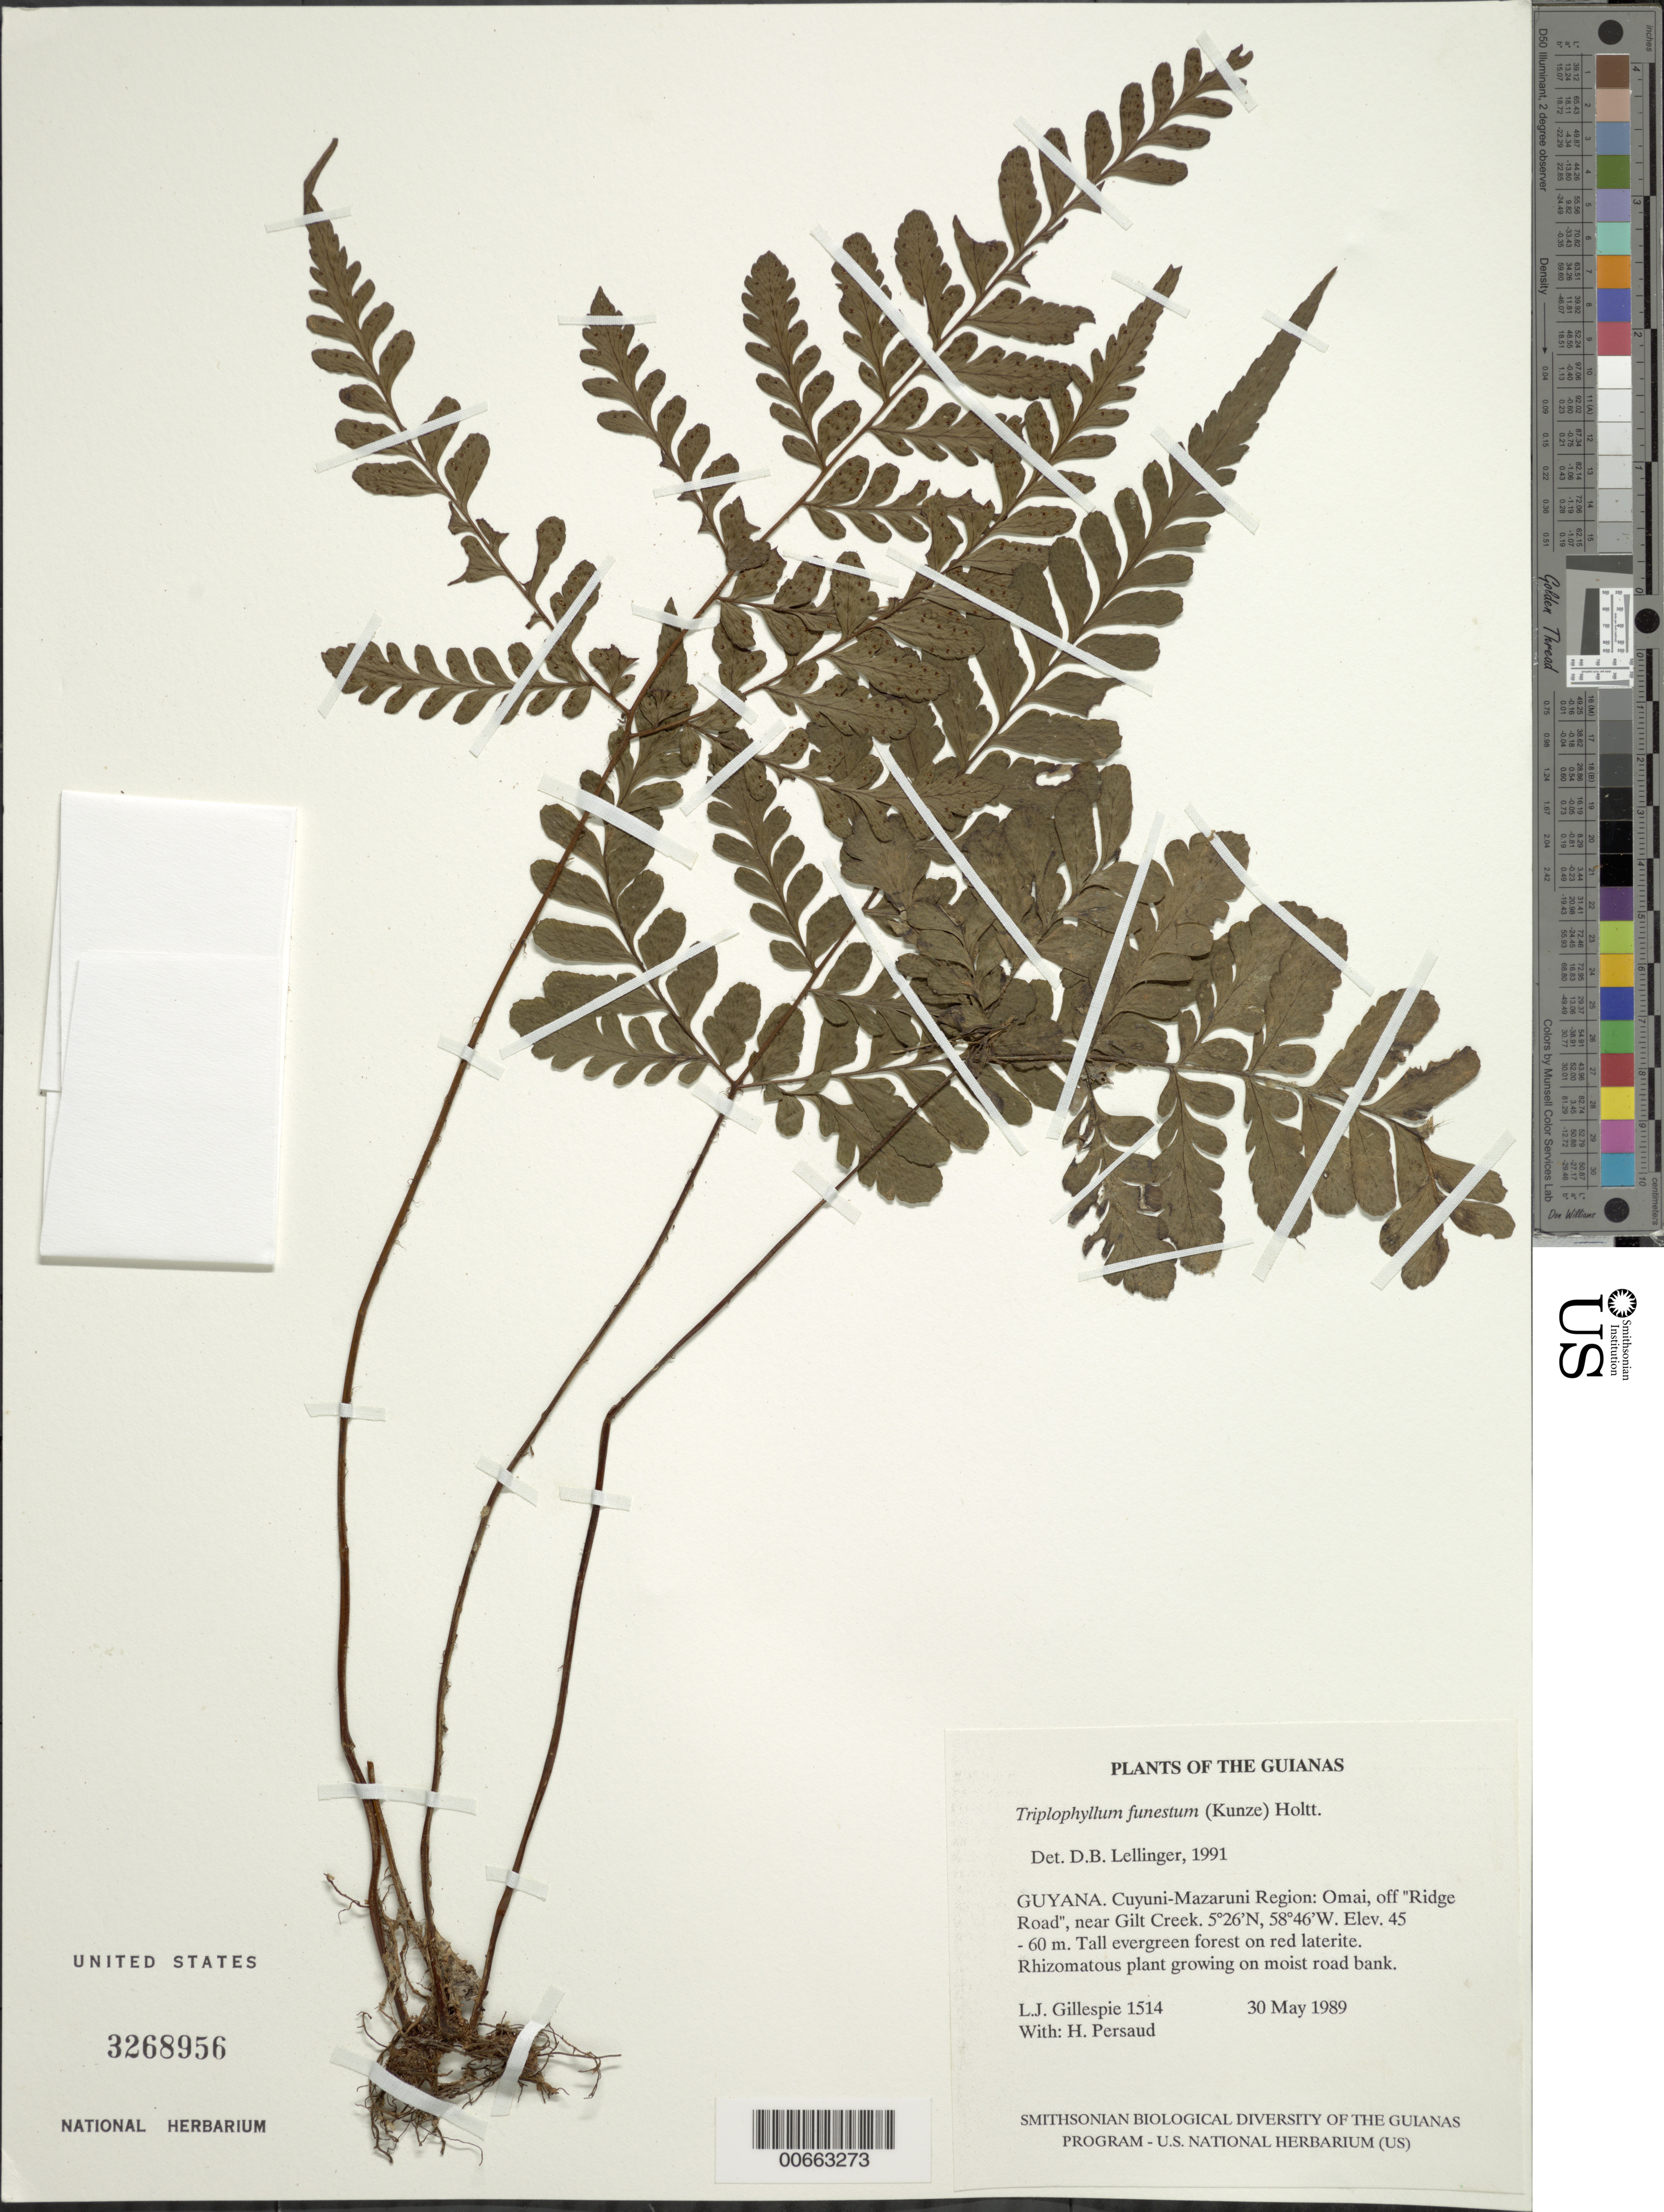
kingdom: Plantae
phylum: Tracheophyta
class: Polypodiopsida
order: Polypodiales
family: Tectariaceae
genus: Triplophyllum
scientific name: Triplophyllum funestum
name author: (Kunze) Holttum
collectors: L. J. Gillespie & H. Persaud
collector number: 1514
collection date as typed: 30 May 1989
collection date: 1989-05-30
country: Guyana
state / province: Cuyuni-Mazaruni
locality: Omai, off "Ridge Road", near Gilt Creek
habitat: Tall evergreen forest on red laterite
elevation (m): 45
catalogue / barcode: US 3268956